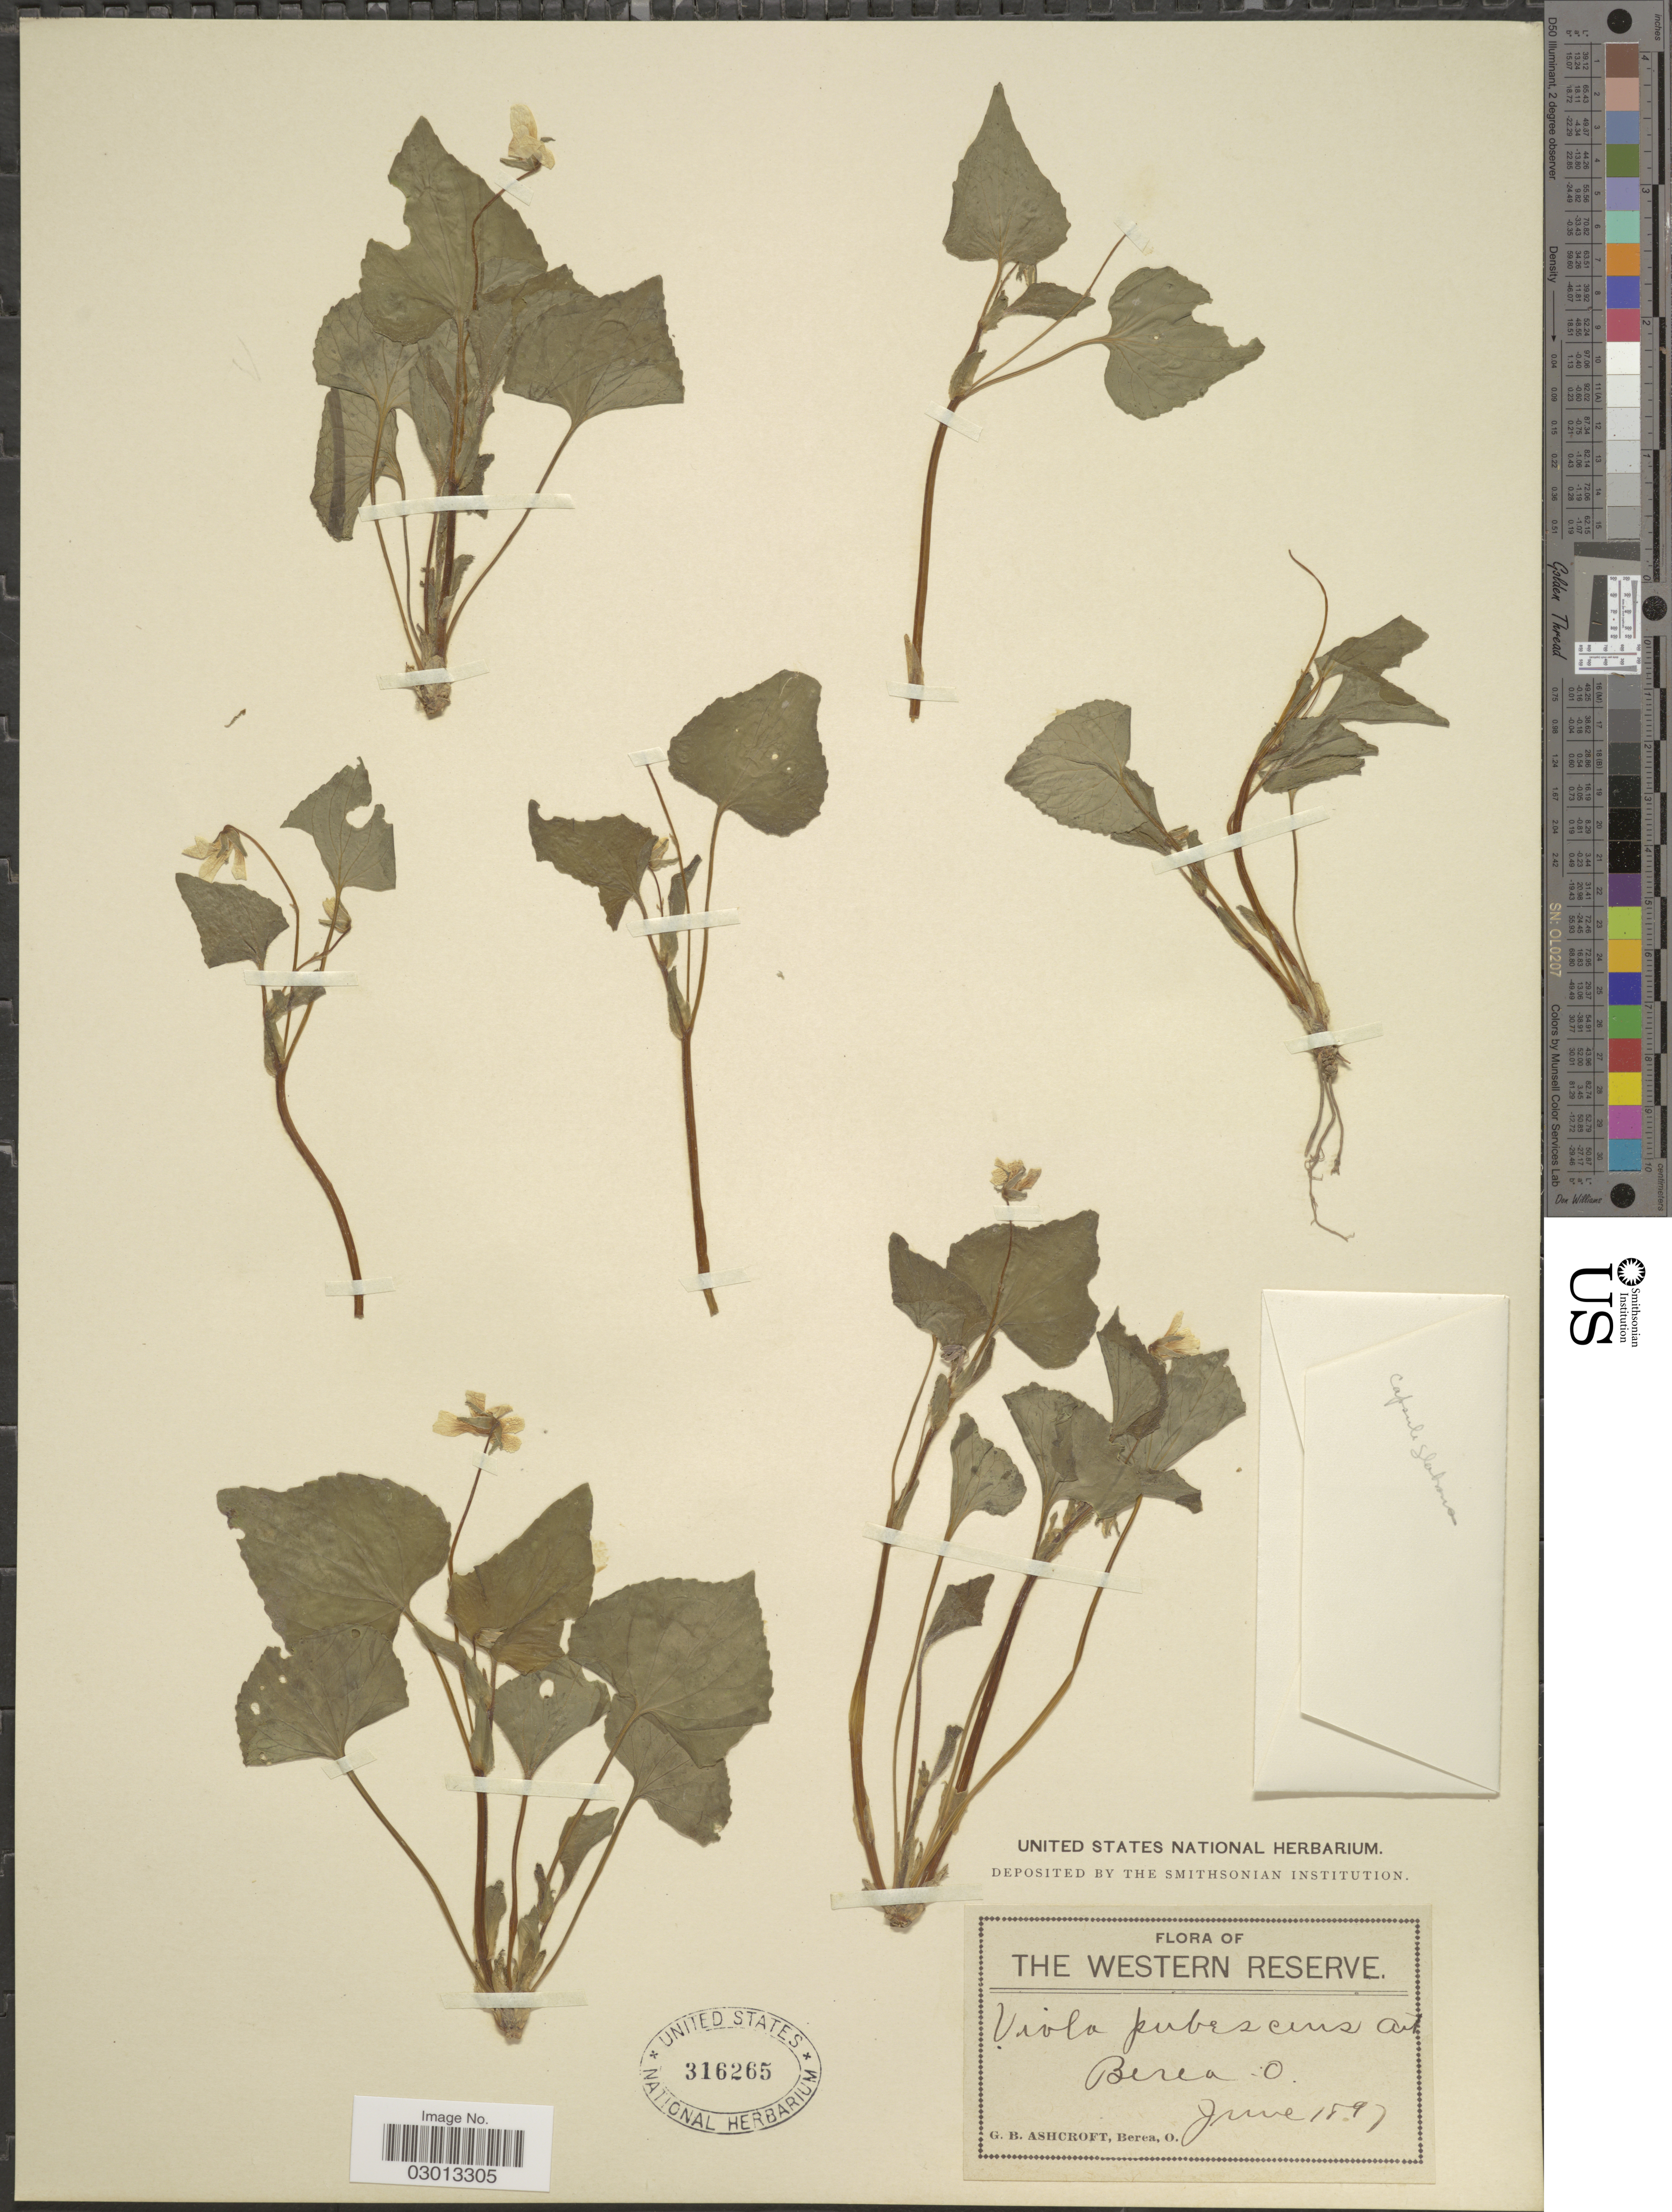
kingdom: Plantae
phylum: Tracheophyta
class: Magnoliopsida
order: Malpighiales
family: Violaceae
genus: Viola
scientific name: Viola pensylvanica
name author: Michx.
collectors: G. Ashcroft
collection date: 1897-06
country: United States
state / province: Ohio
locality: Western Reserve. Berea.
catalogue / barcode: US 316265